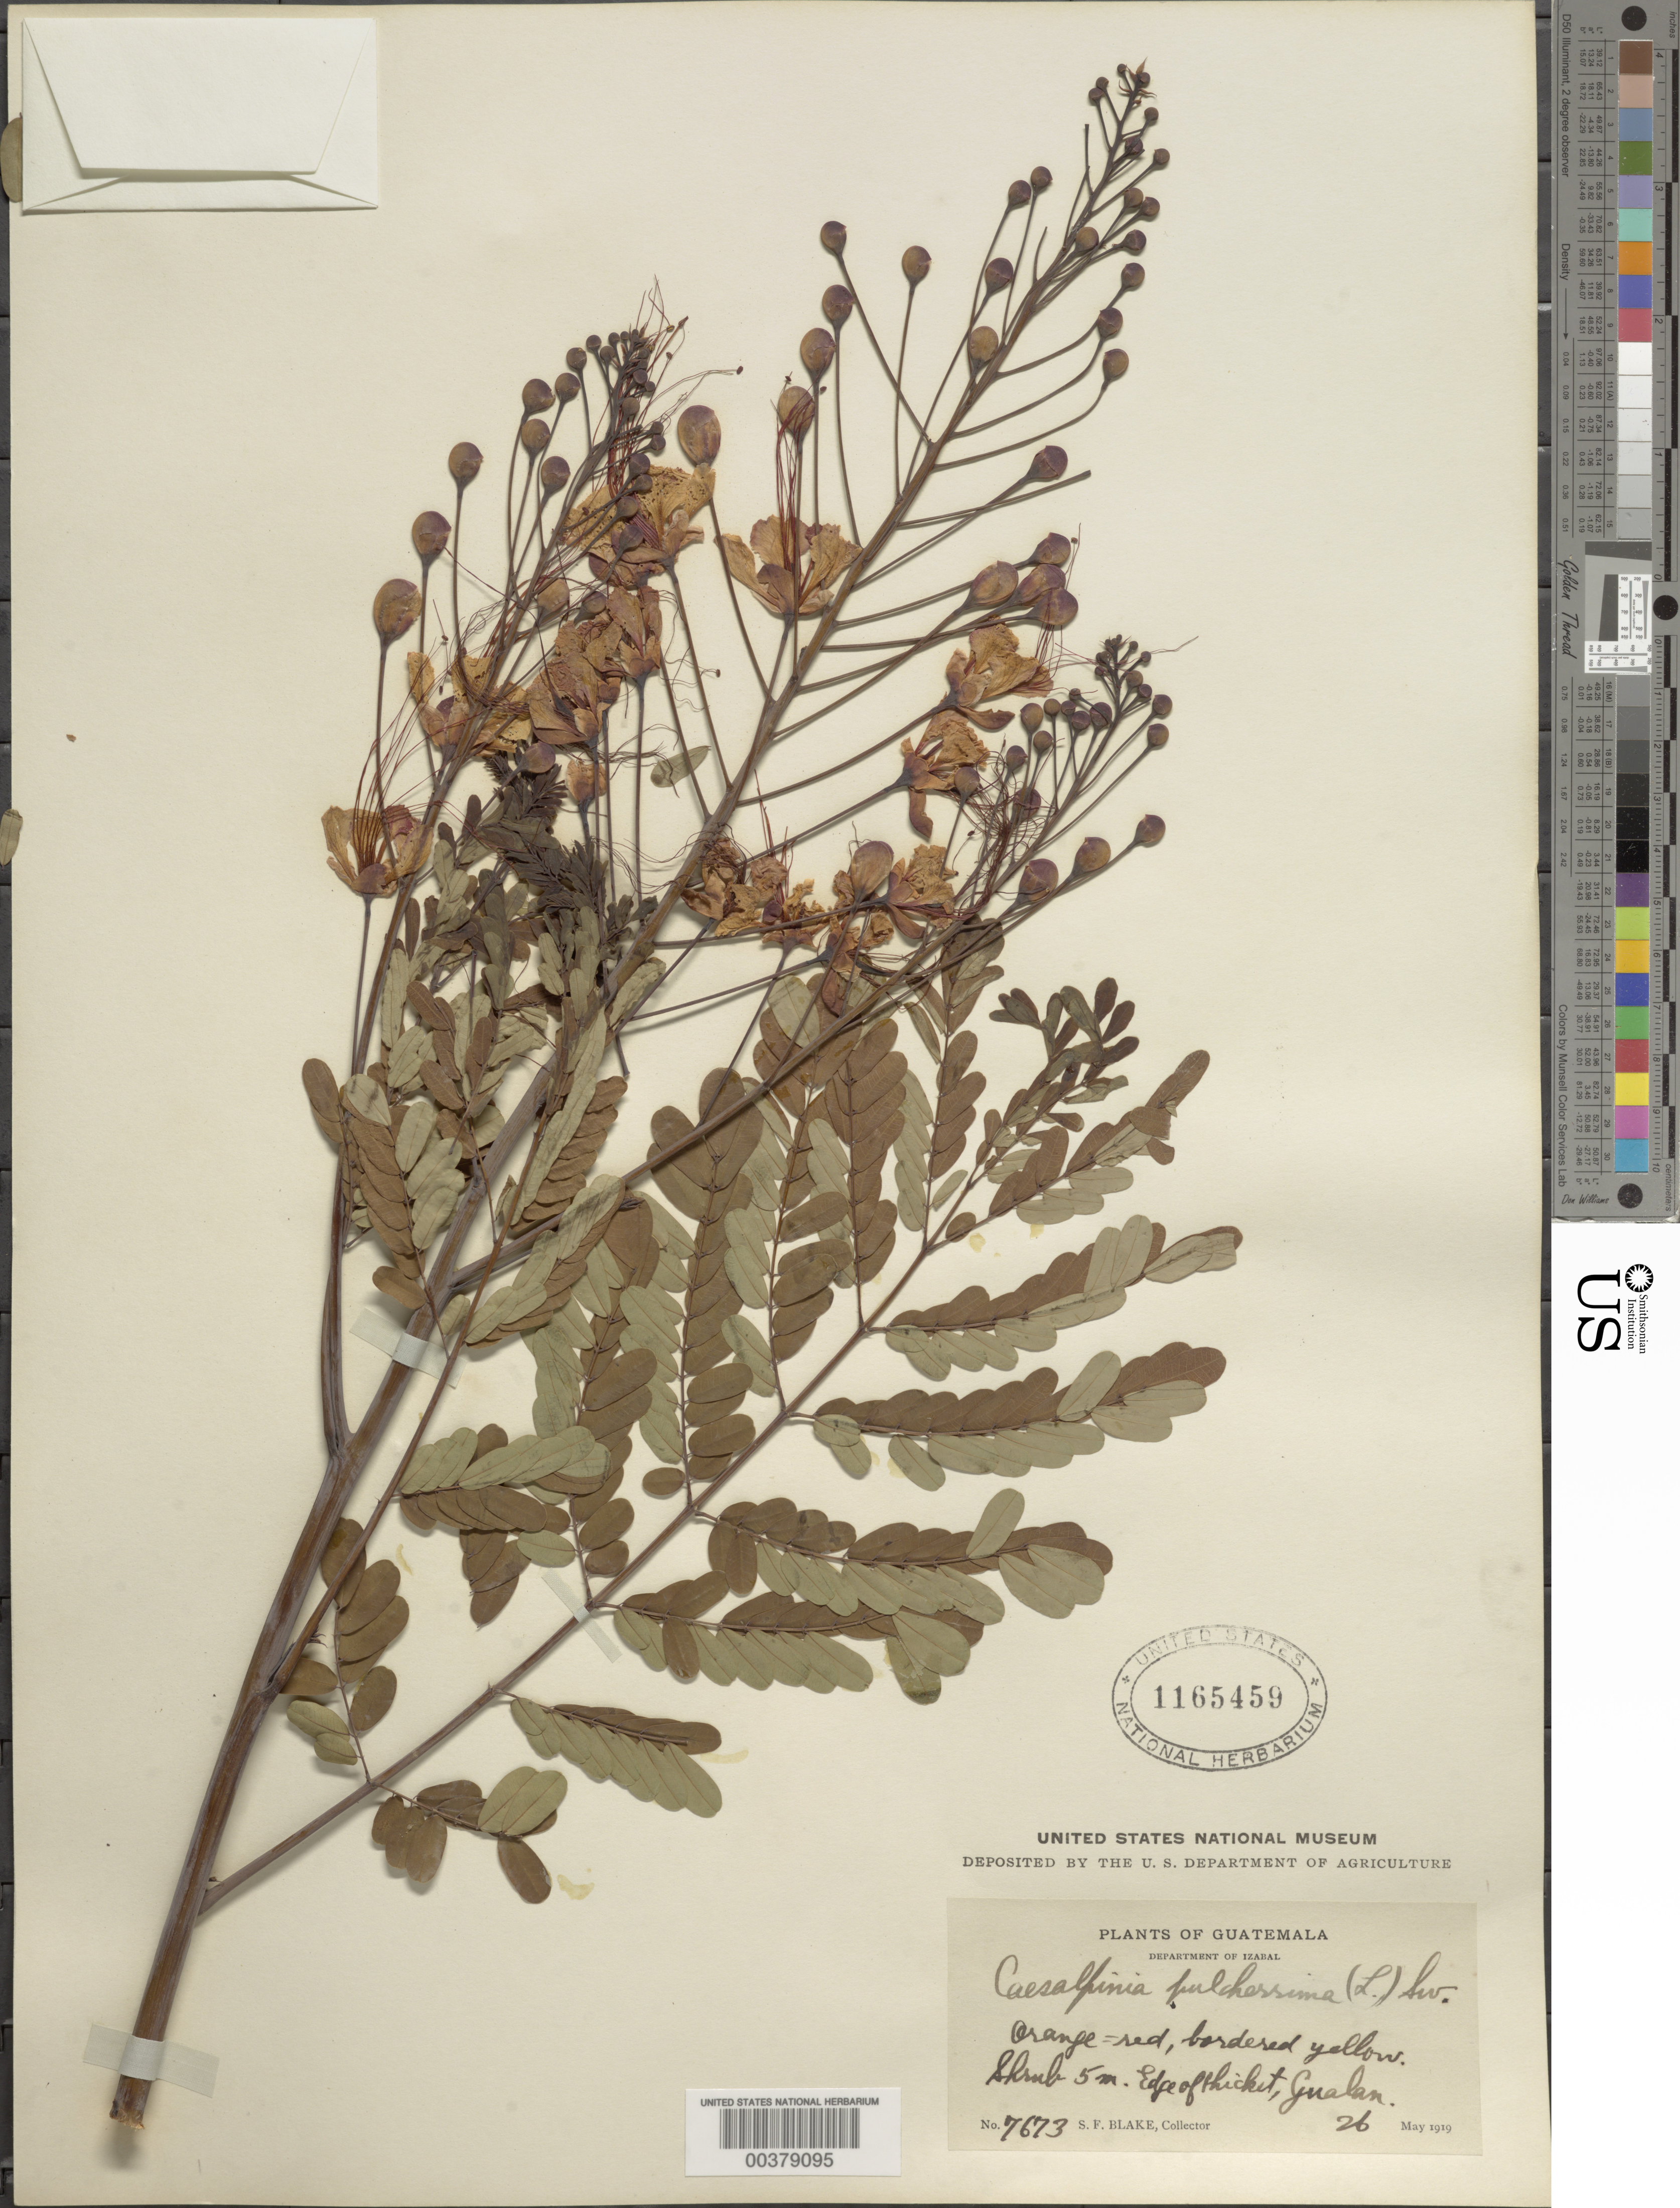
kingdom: Plantae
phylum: Tracheophyta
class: Magnoliopsida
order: Fabales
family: Fabaceae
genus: Caesalpinia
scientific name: Caesalpinia pulcherrima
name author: (L.) Sw.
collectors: S. Blake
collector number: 7673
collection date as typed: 26 May 1919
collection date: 1919-05-26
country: Guatemala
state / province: Izabal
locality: Gualan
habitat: Edge of thicket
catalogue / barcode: US 1165459